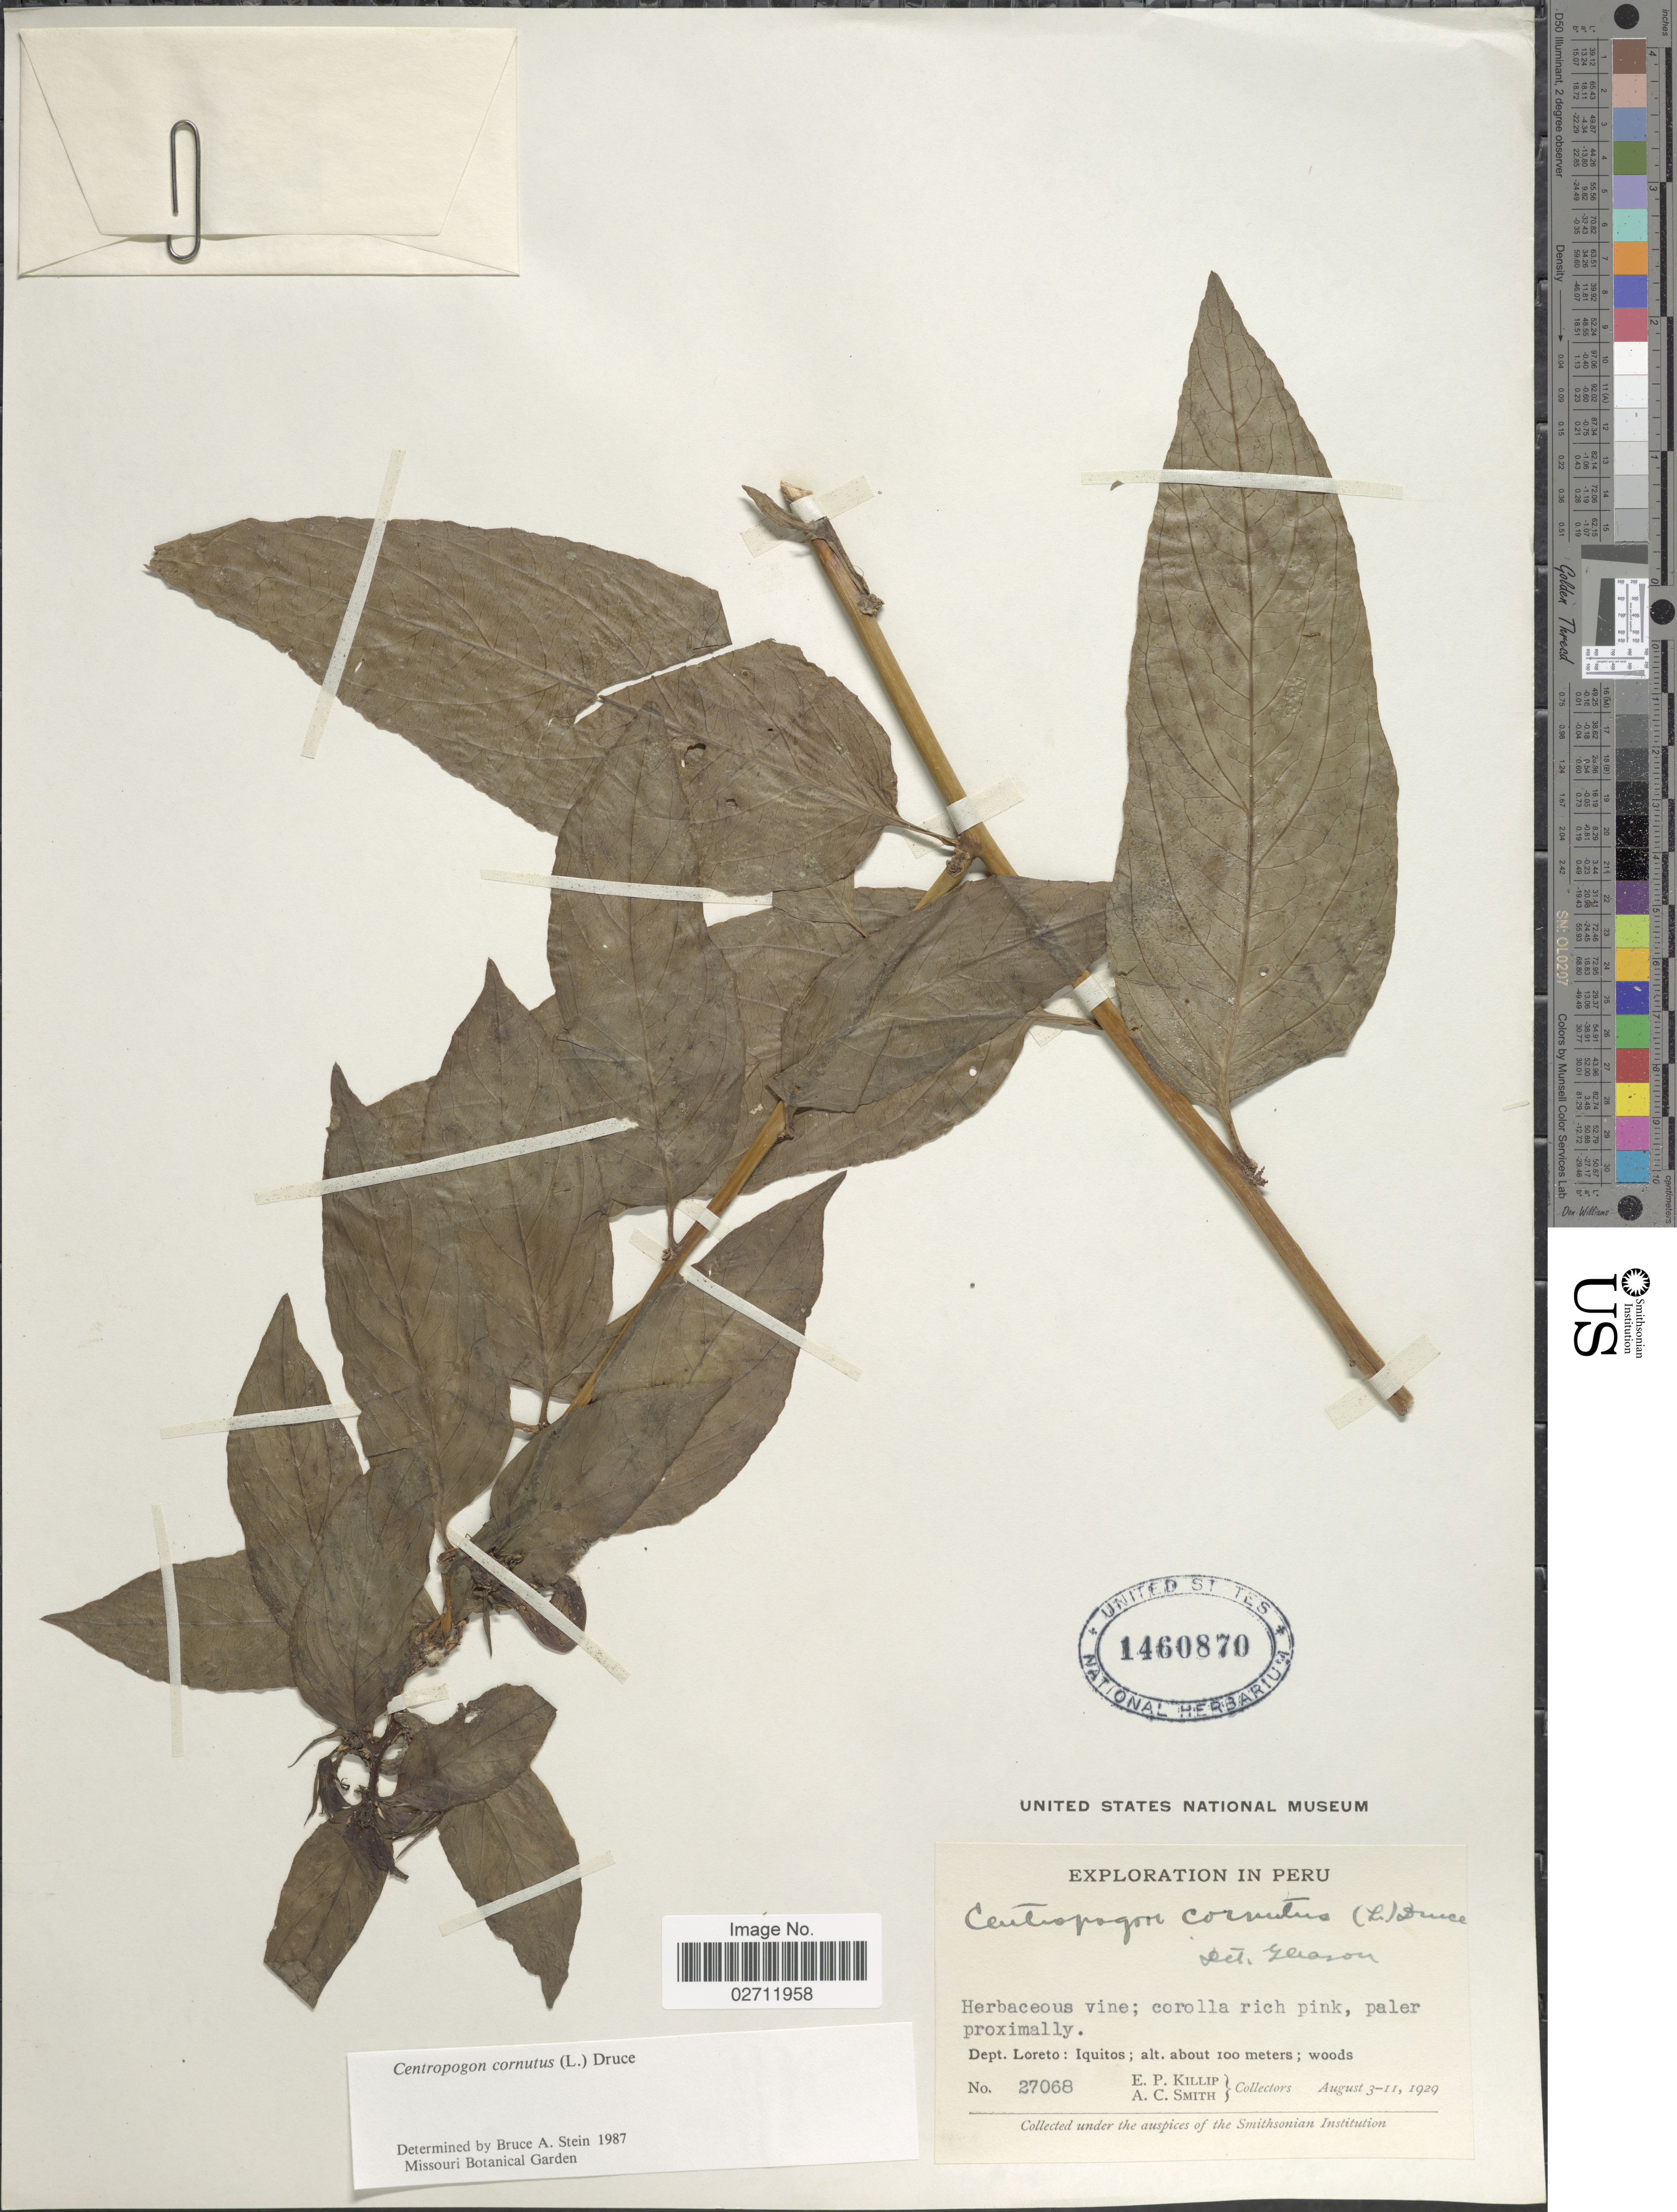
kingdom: Plantae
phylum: Tracheophyta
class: Magnoliopsida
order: Asterales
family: Campanulaceae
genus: Centropogon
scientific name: Centropogon cornutus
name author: (L.) Druce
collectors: E. P. Killip & A. C. Smith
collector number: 27068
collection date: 1929-08-03/1929-08-11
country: Peru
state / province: Loreto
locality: Iquitos.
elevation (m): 100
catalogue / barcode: US 1460870